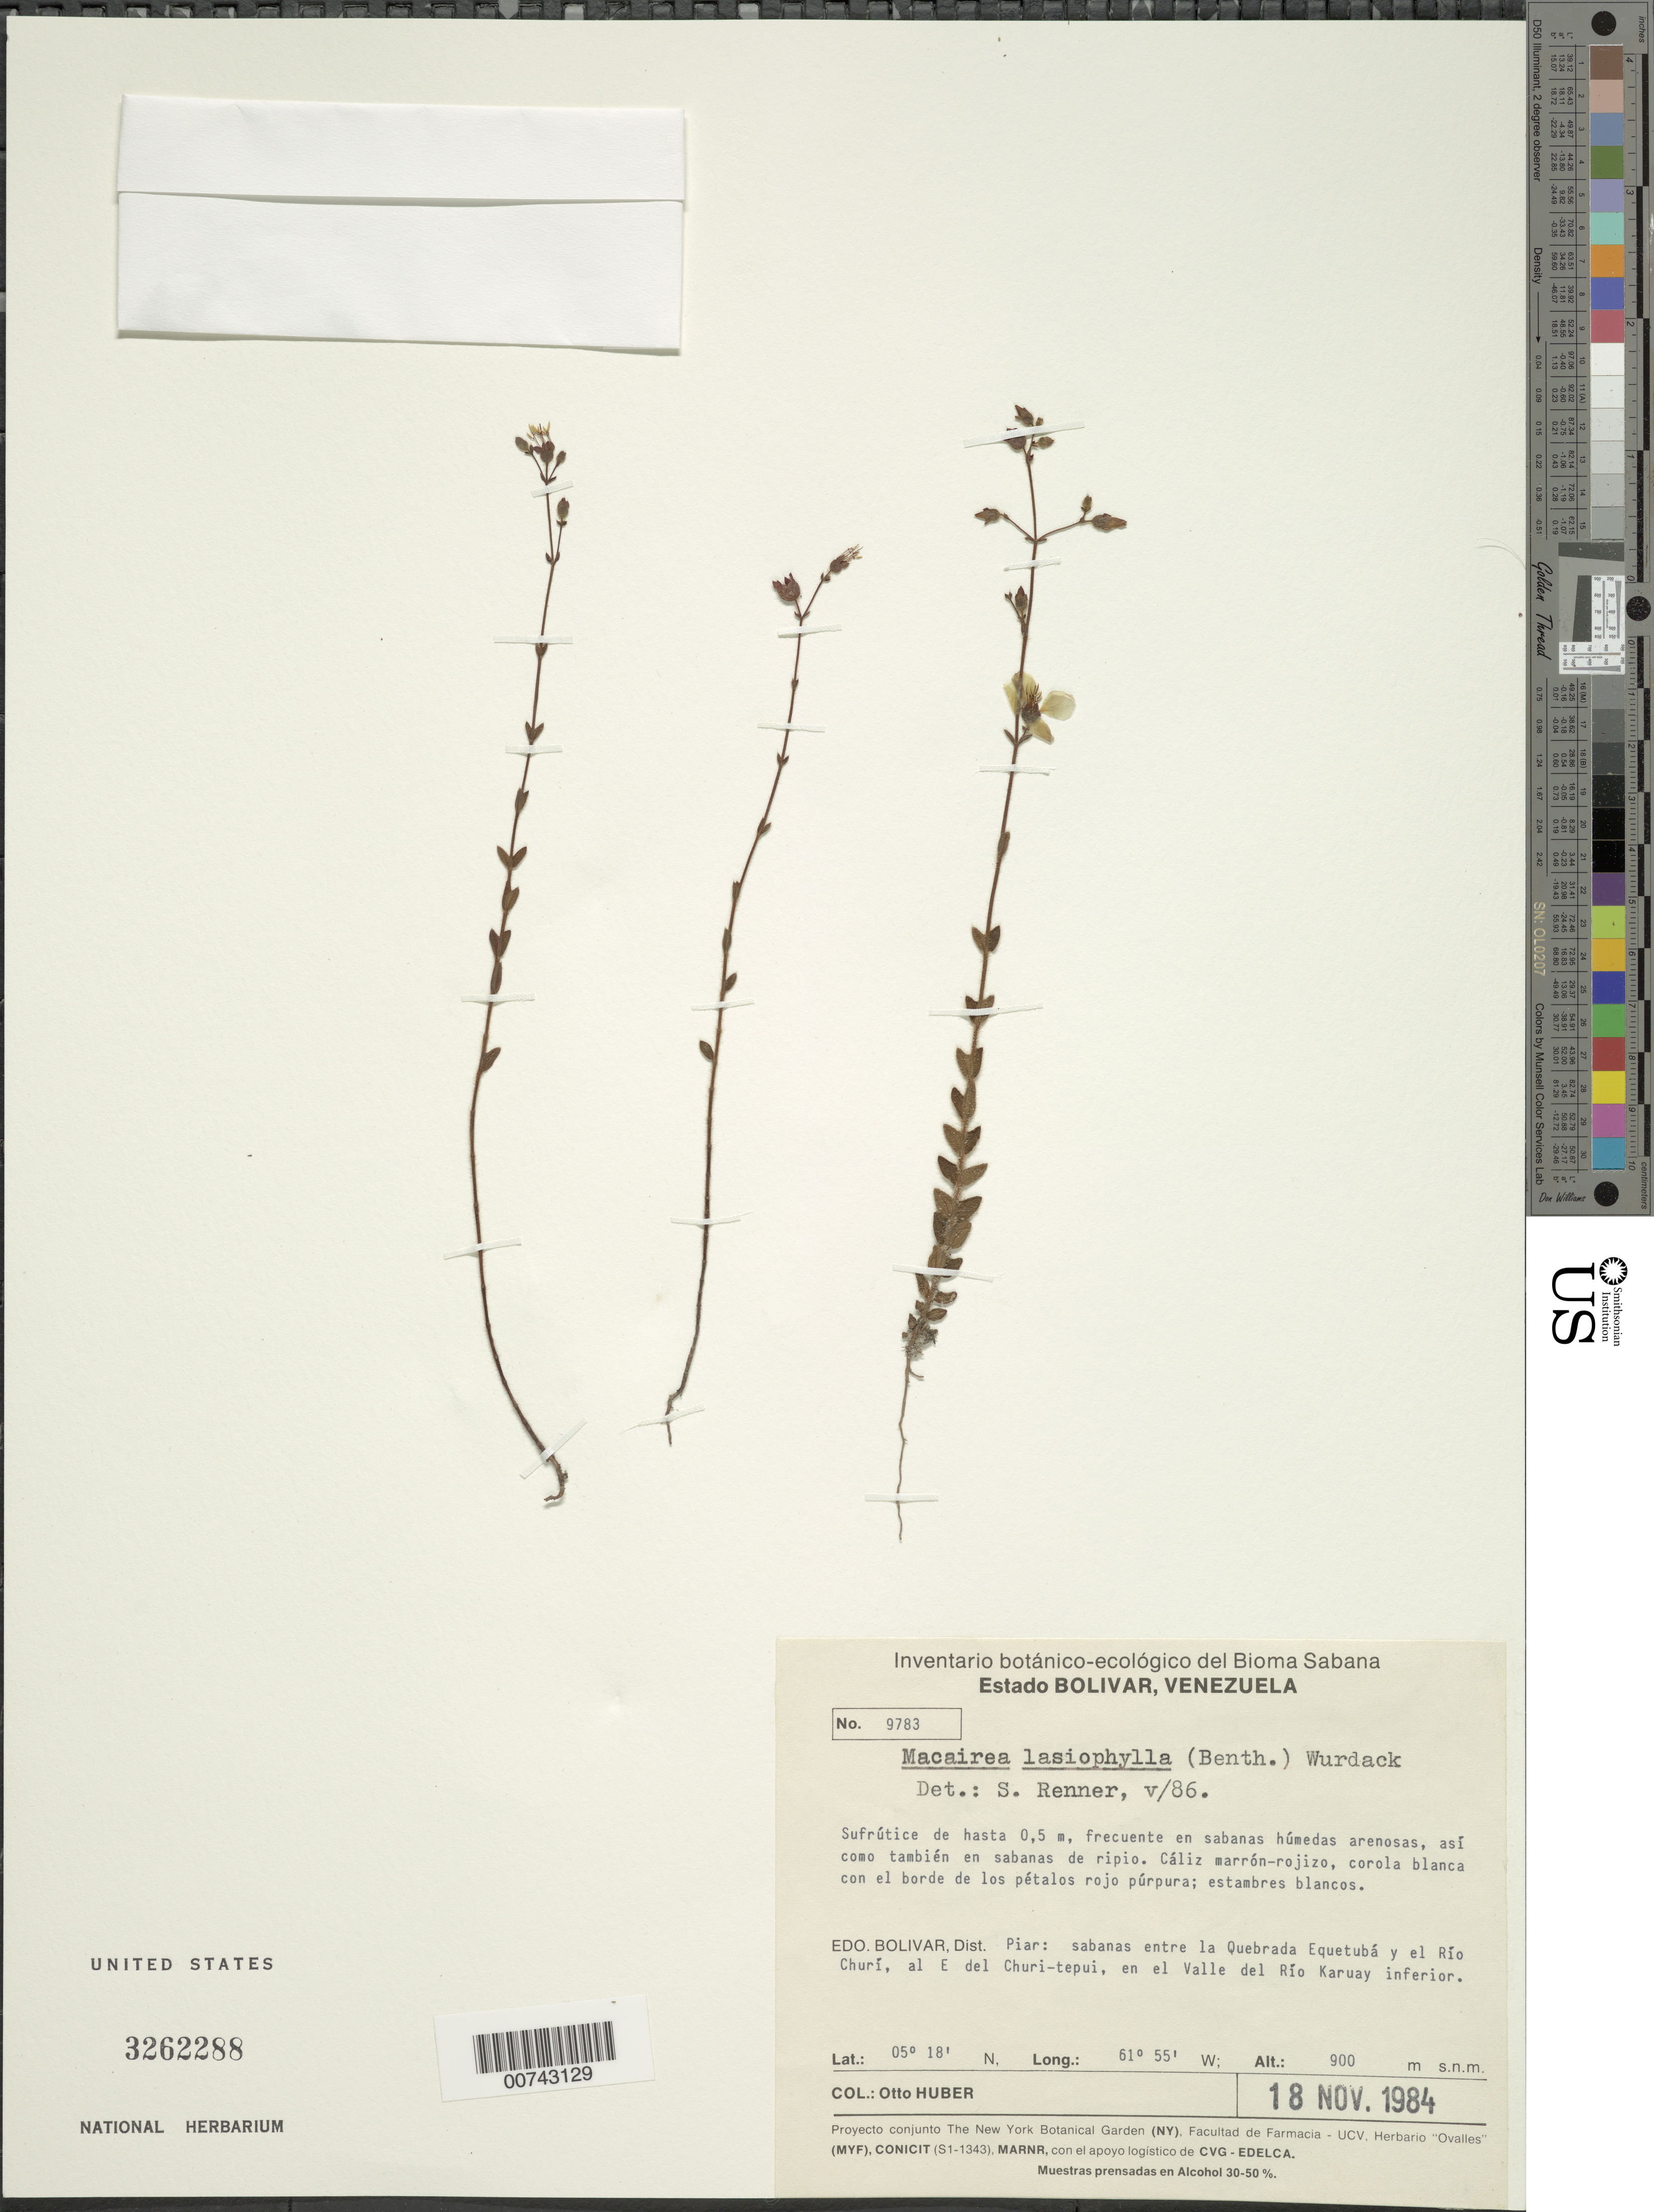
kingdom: Plantae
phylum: Tracheophyta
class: Magnoliopsida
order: Myrtales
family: Melastomataceae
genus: Macairea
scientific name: Macairea lasiophylla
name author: (Benth.) Wurdack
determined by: Renner, S. S.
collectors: O. Huber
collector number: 9783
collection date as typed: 18-Nov-84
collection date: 1984-11-18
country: Venezuela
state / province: Bolívar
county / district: Piar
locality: Churi-tepuí, east of, en el Valle del Río Karuay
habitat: Sabana entre la Quebrada Equetuba y el Rio Churi, húmedas arenosas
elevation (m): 900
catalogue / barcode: US 3262288